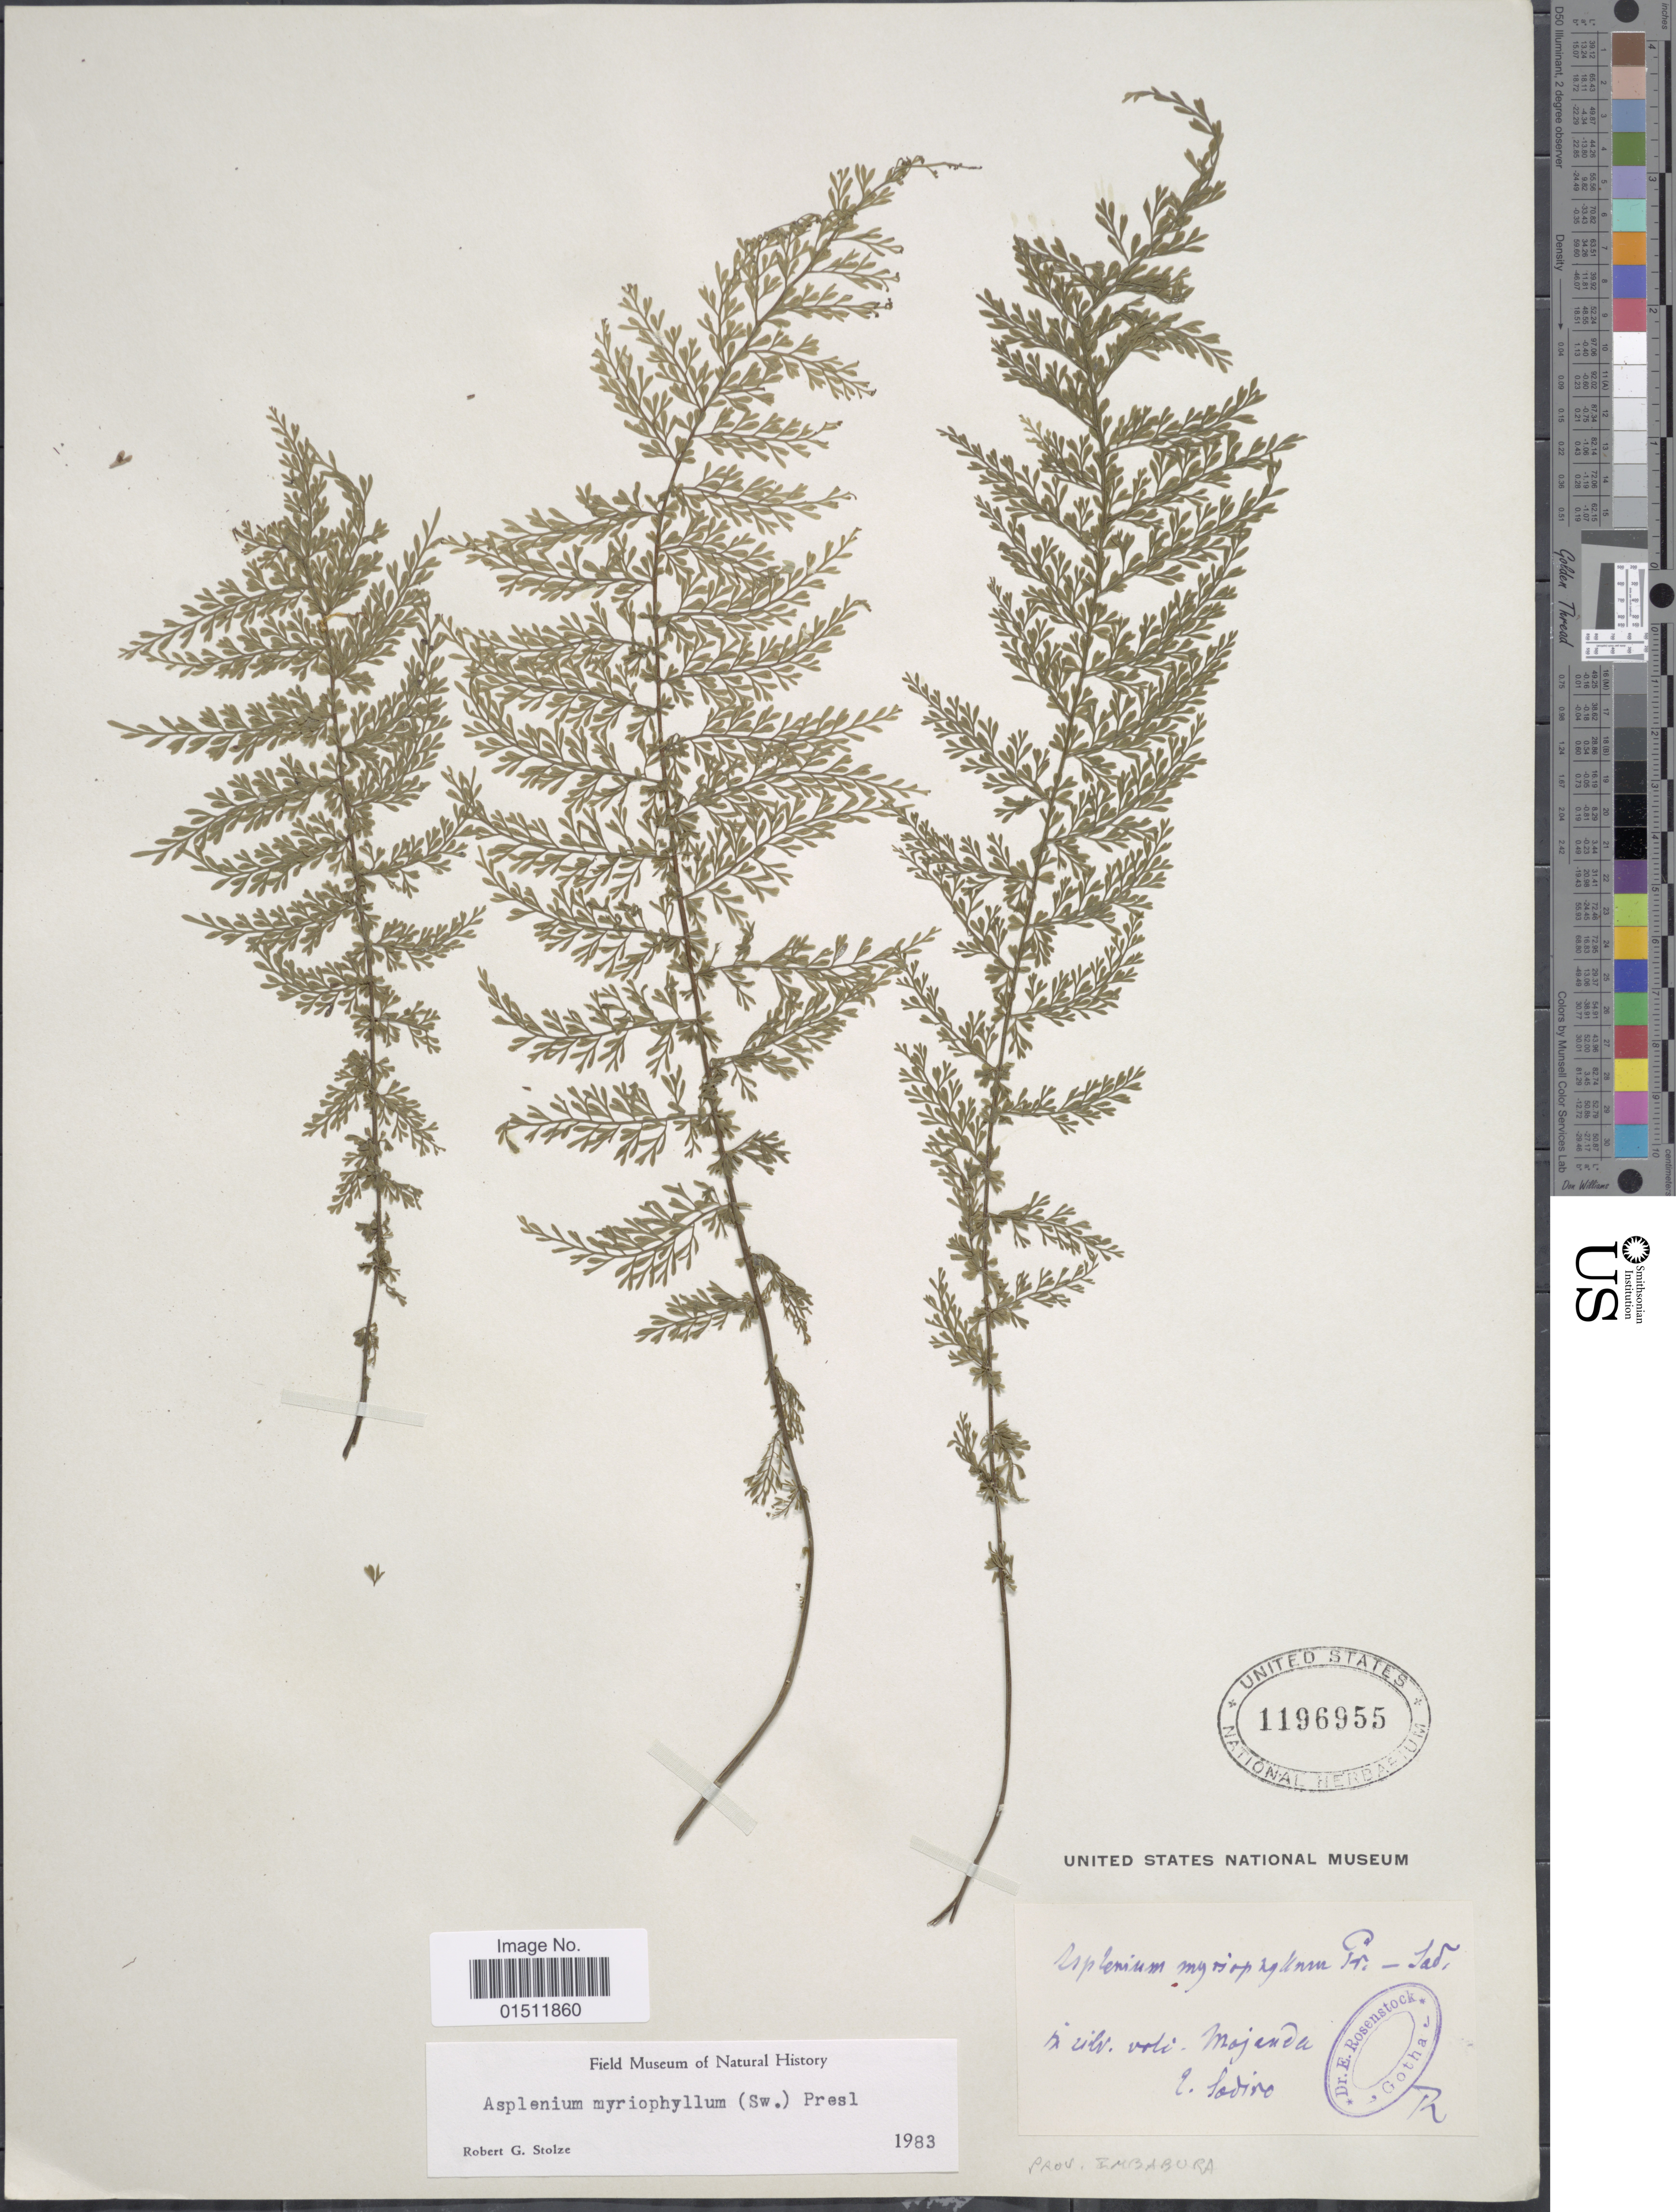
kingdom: Plantae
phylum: Tracheophyta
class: Polypodiopsida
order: Polypodiales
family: Aspleniaceae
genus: Asplenium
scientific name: Asplenium myriophyllum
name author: (Sw.) C. Presl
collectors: Sodiro, --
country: Ecuador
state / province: Imbabura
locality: In silv. voli. Mojanda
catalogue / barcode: US 1196955